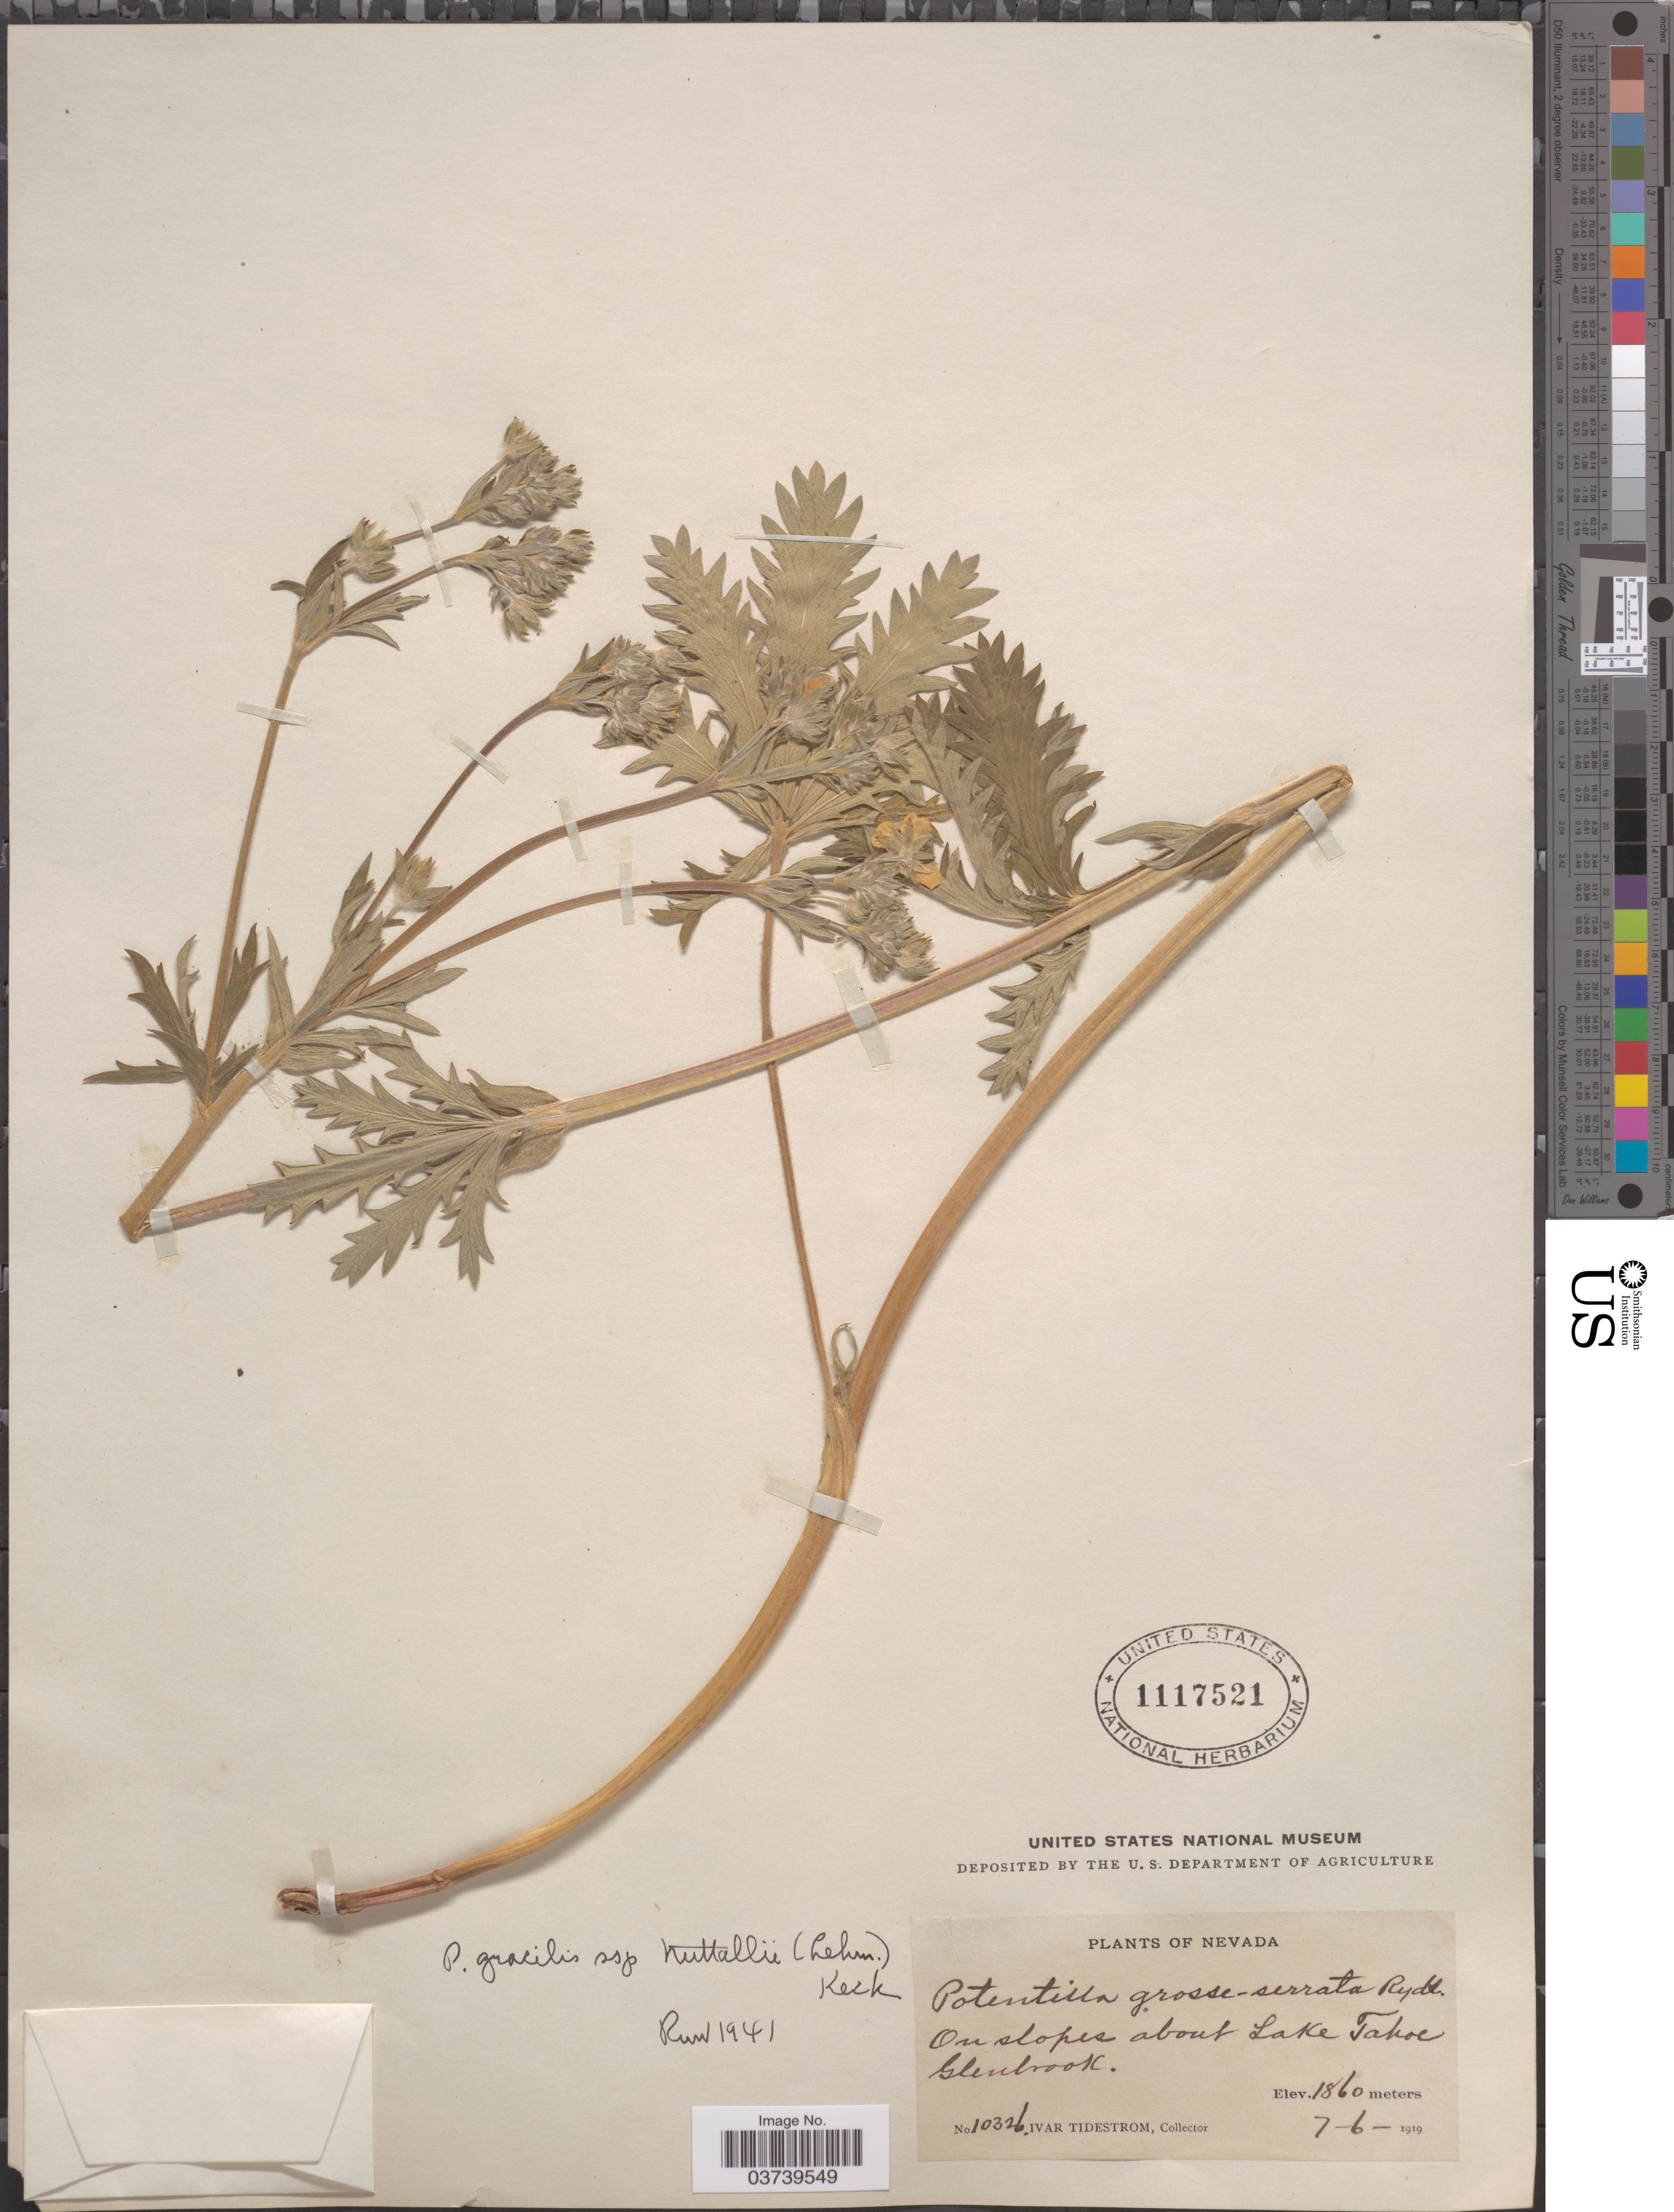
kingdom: Plantae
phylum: Tracheophyta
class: Magnoliopsida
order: Rosales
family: Rosaceae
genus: Potentilla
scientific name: Potentilla gracilis var. fastigiata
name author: (Nutt.) S. Watson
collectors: I. F. Tidestrom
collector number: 10326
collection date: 1919-07-06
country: United States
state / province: Nevada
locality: On slopes about Lake Tahoe Glenbrook.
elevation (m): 1860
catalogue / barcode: US 1117521